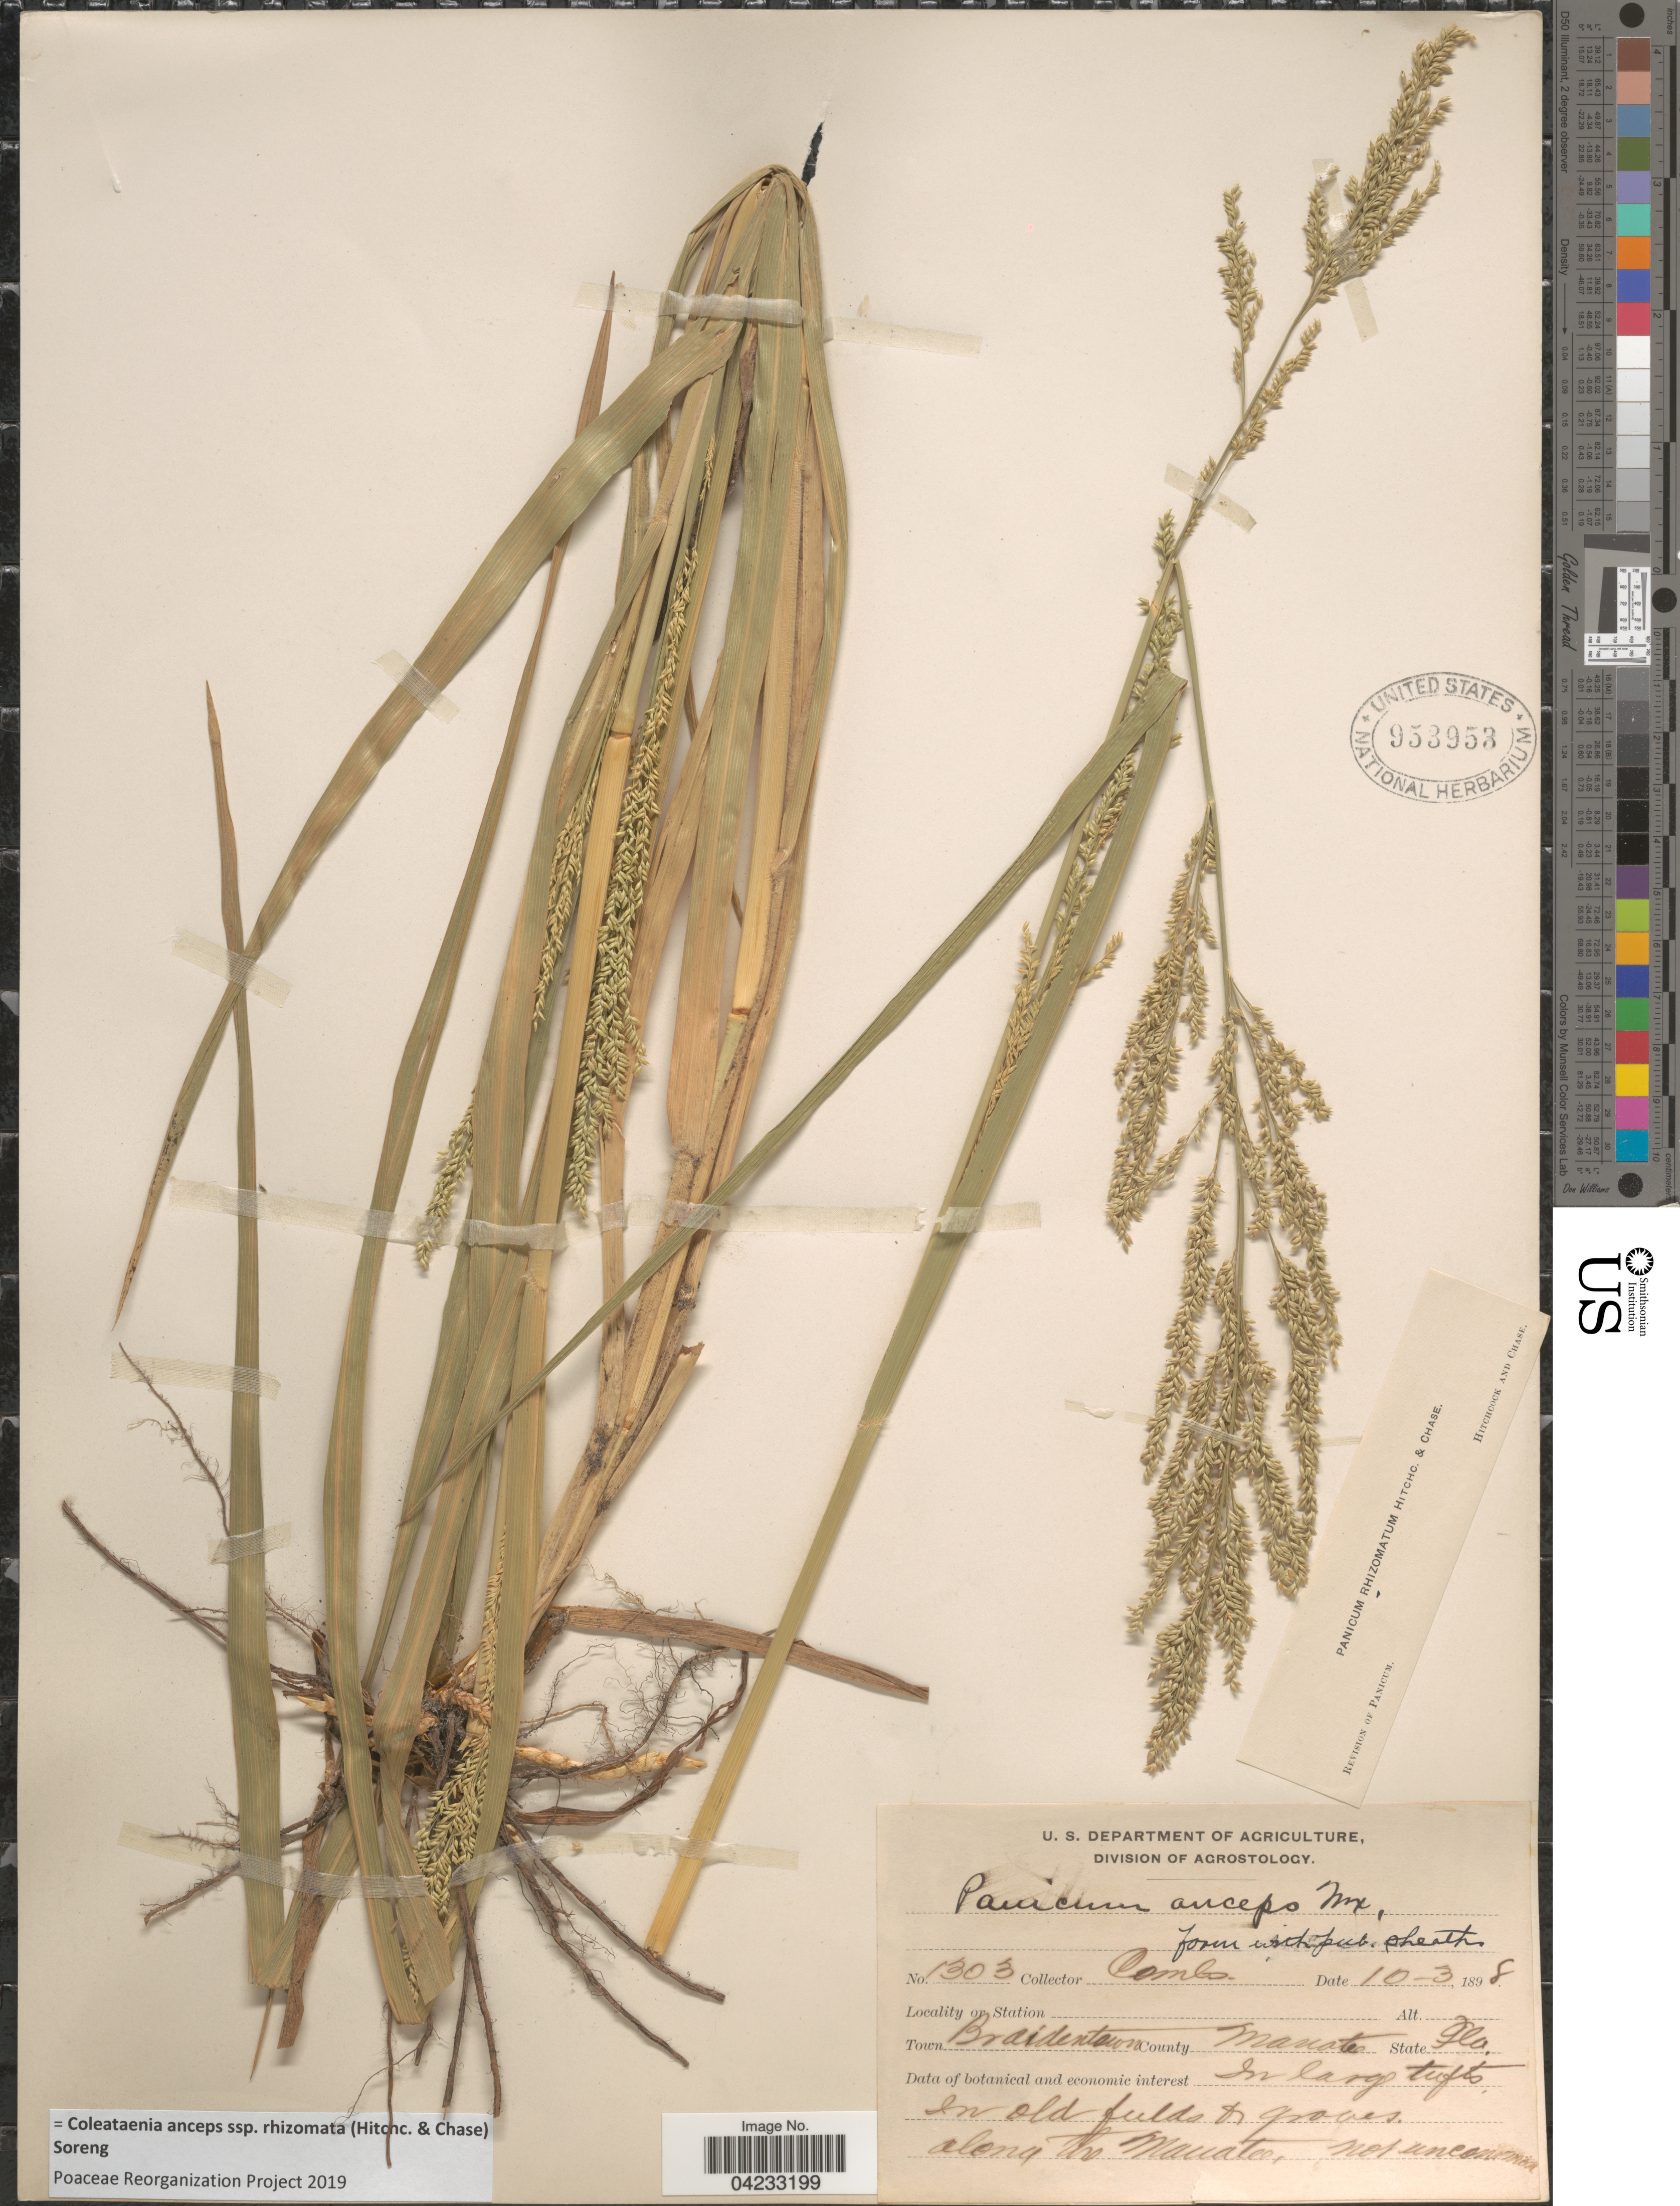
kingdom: Plantae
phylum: Tracheophyta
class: Liliopsida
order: Poales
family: Poaceae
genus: Coleataenia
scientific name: Coleataenia anceps subsp. rhizomata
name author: (Hitchc. & Chase) Soreng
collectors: -. Combs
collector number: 1303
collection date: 1898-10-03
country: United States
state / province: Florida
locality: Town Braidentown. County Manatee.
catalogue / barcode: US 953953